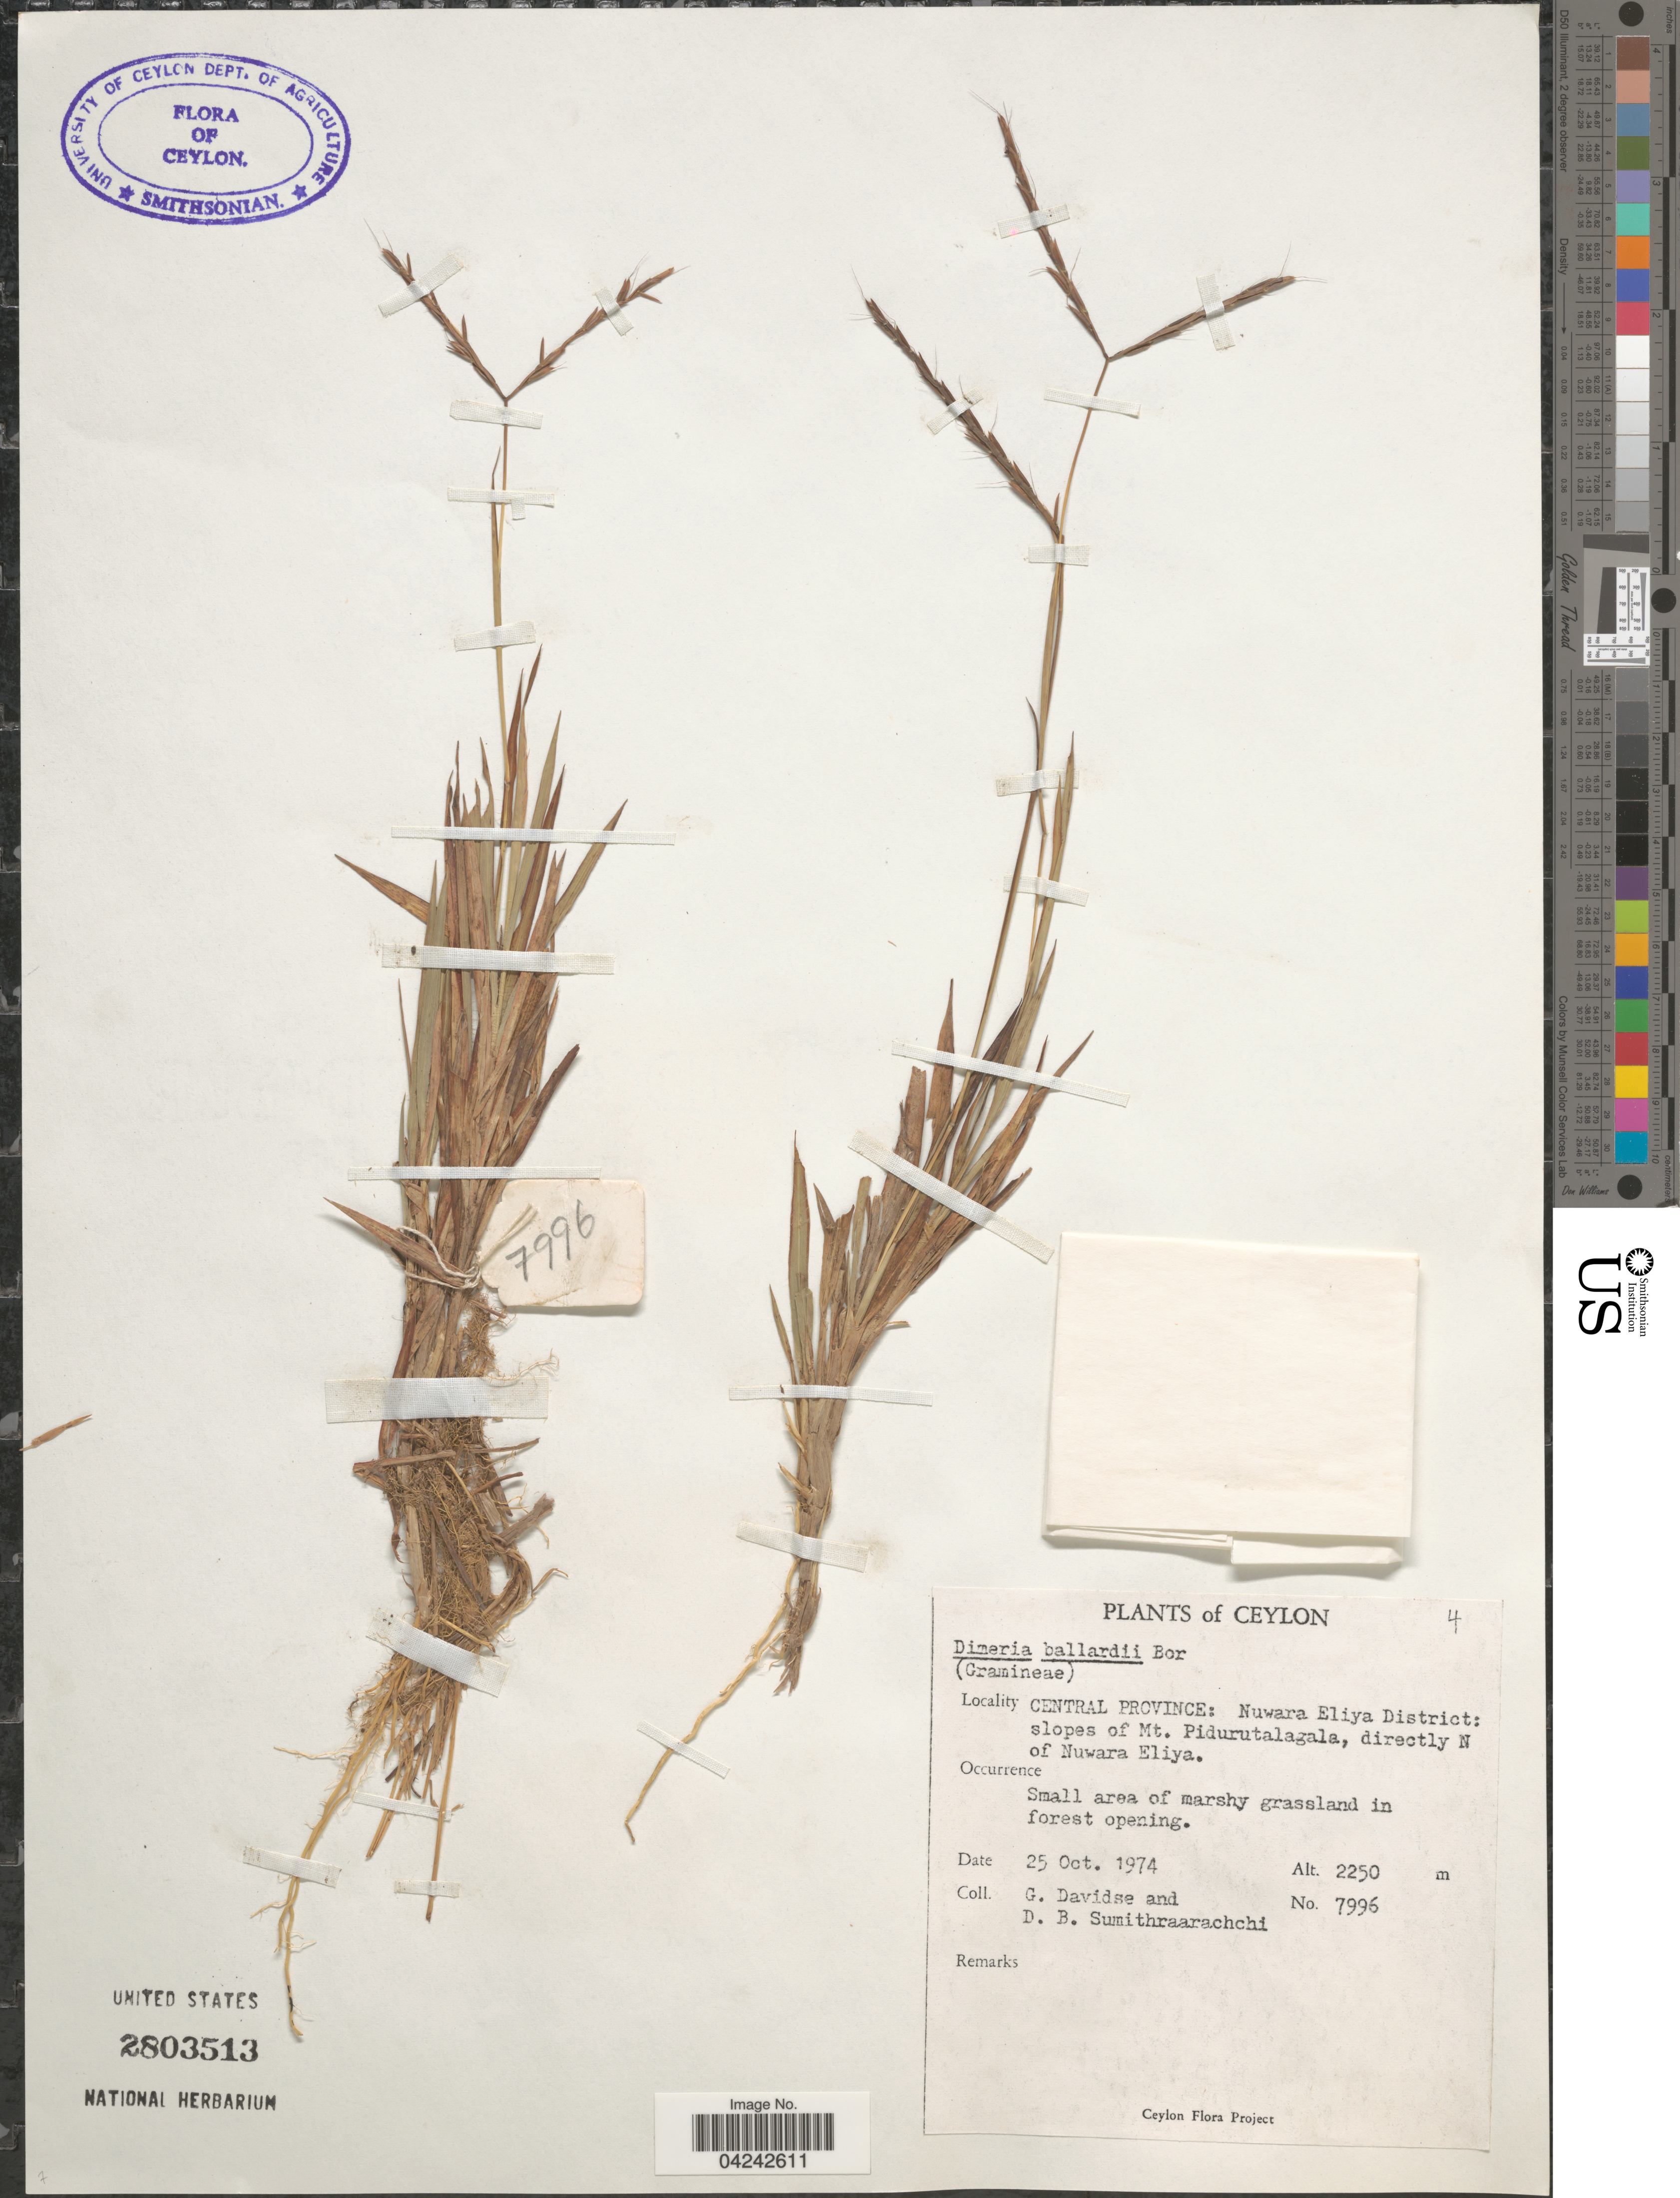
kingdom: Plantae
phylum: Tracheophyta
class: Liliopsida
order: Poales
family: Poaceae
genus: Dimeria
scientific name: Dimeria ballardii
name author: Bor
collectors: G. Davidse & D. B. Sumithraarachchi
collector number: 7996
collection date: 1974-10-25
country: Sri Lanka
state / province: Central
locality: Ceylon. Nuwara Eliya District: slopes of Mt. Pidurutalagala, directly N of Nuwara Eliya.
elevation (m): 2250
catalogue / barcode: US 2803513